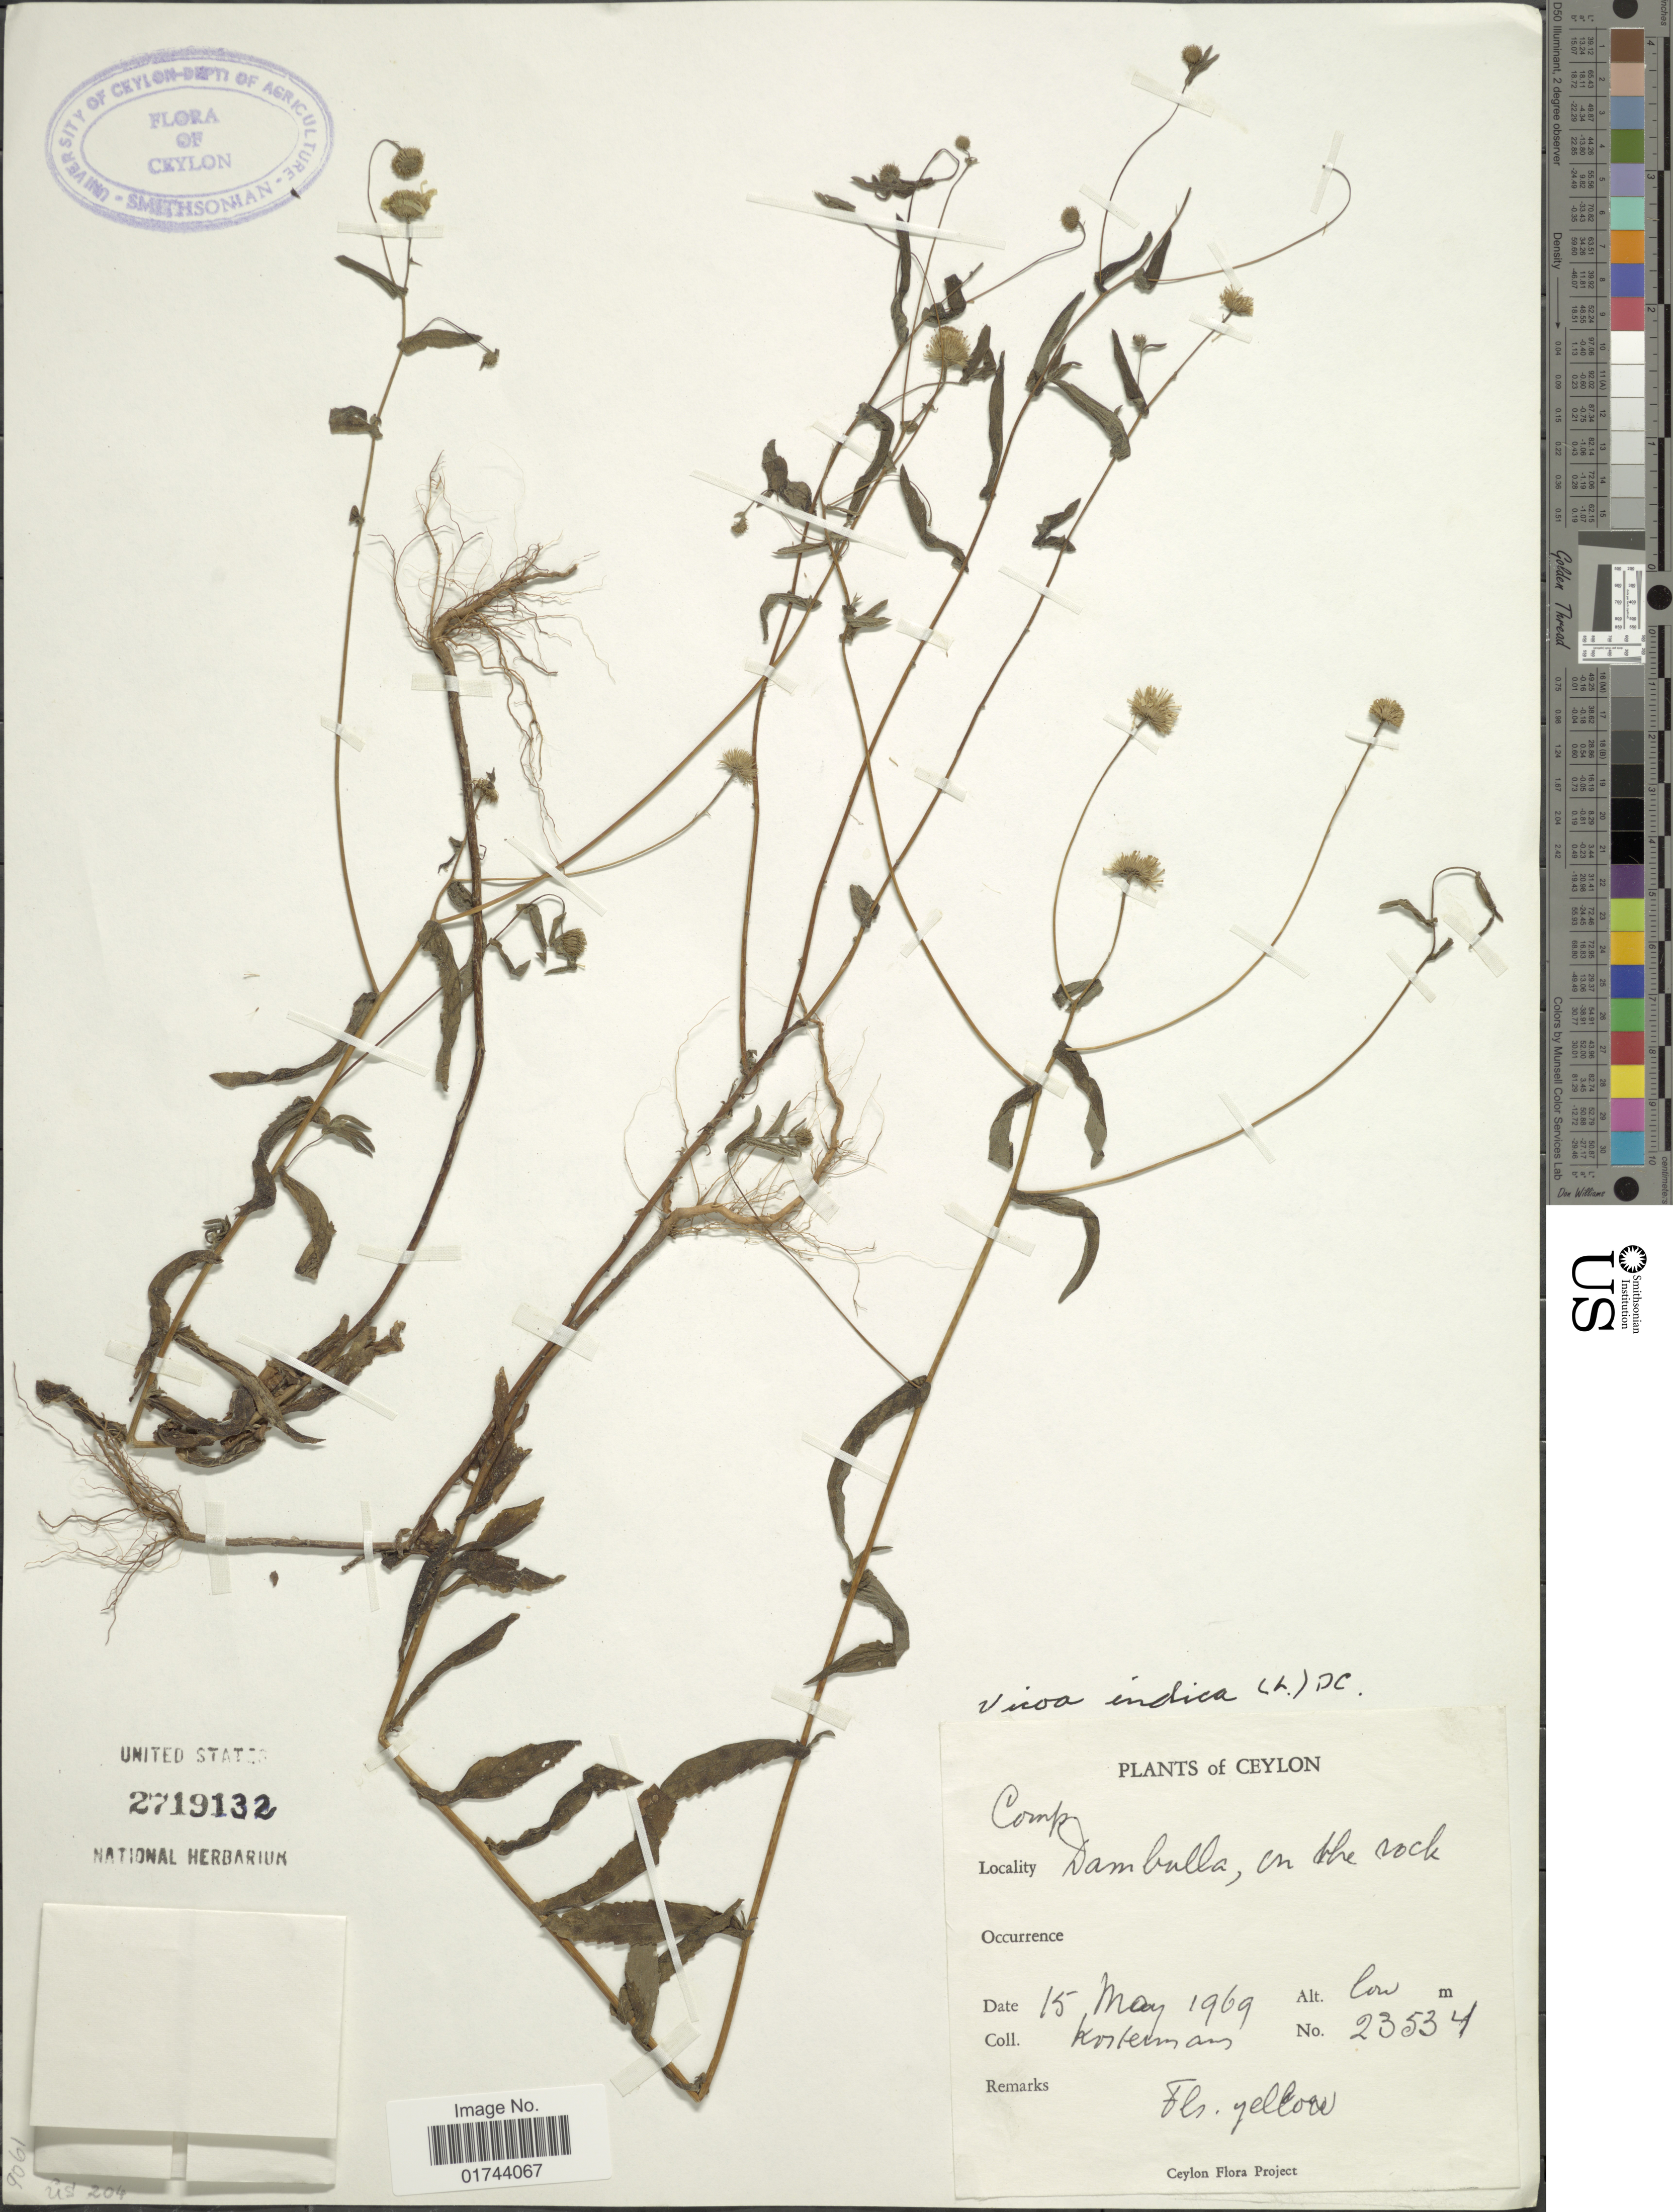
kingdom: Plantae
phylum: Tracheophyta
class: Magnoliopsida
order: Asterales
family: Asteraceae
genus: Inula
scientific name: Inula indica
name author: L.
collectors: Kostermans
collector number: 23534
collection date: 1969-05-15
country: Sri Lanka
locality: Ceylon, Damballa, in the rock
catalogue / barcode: US 2719132